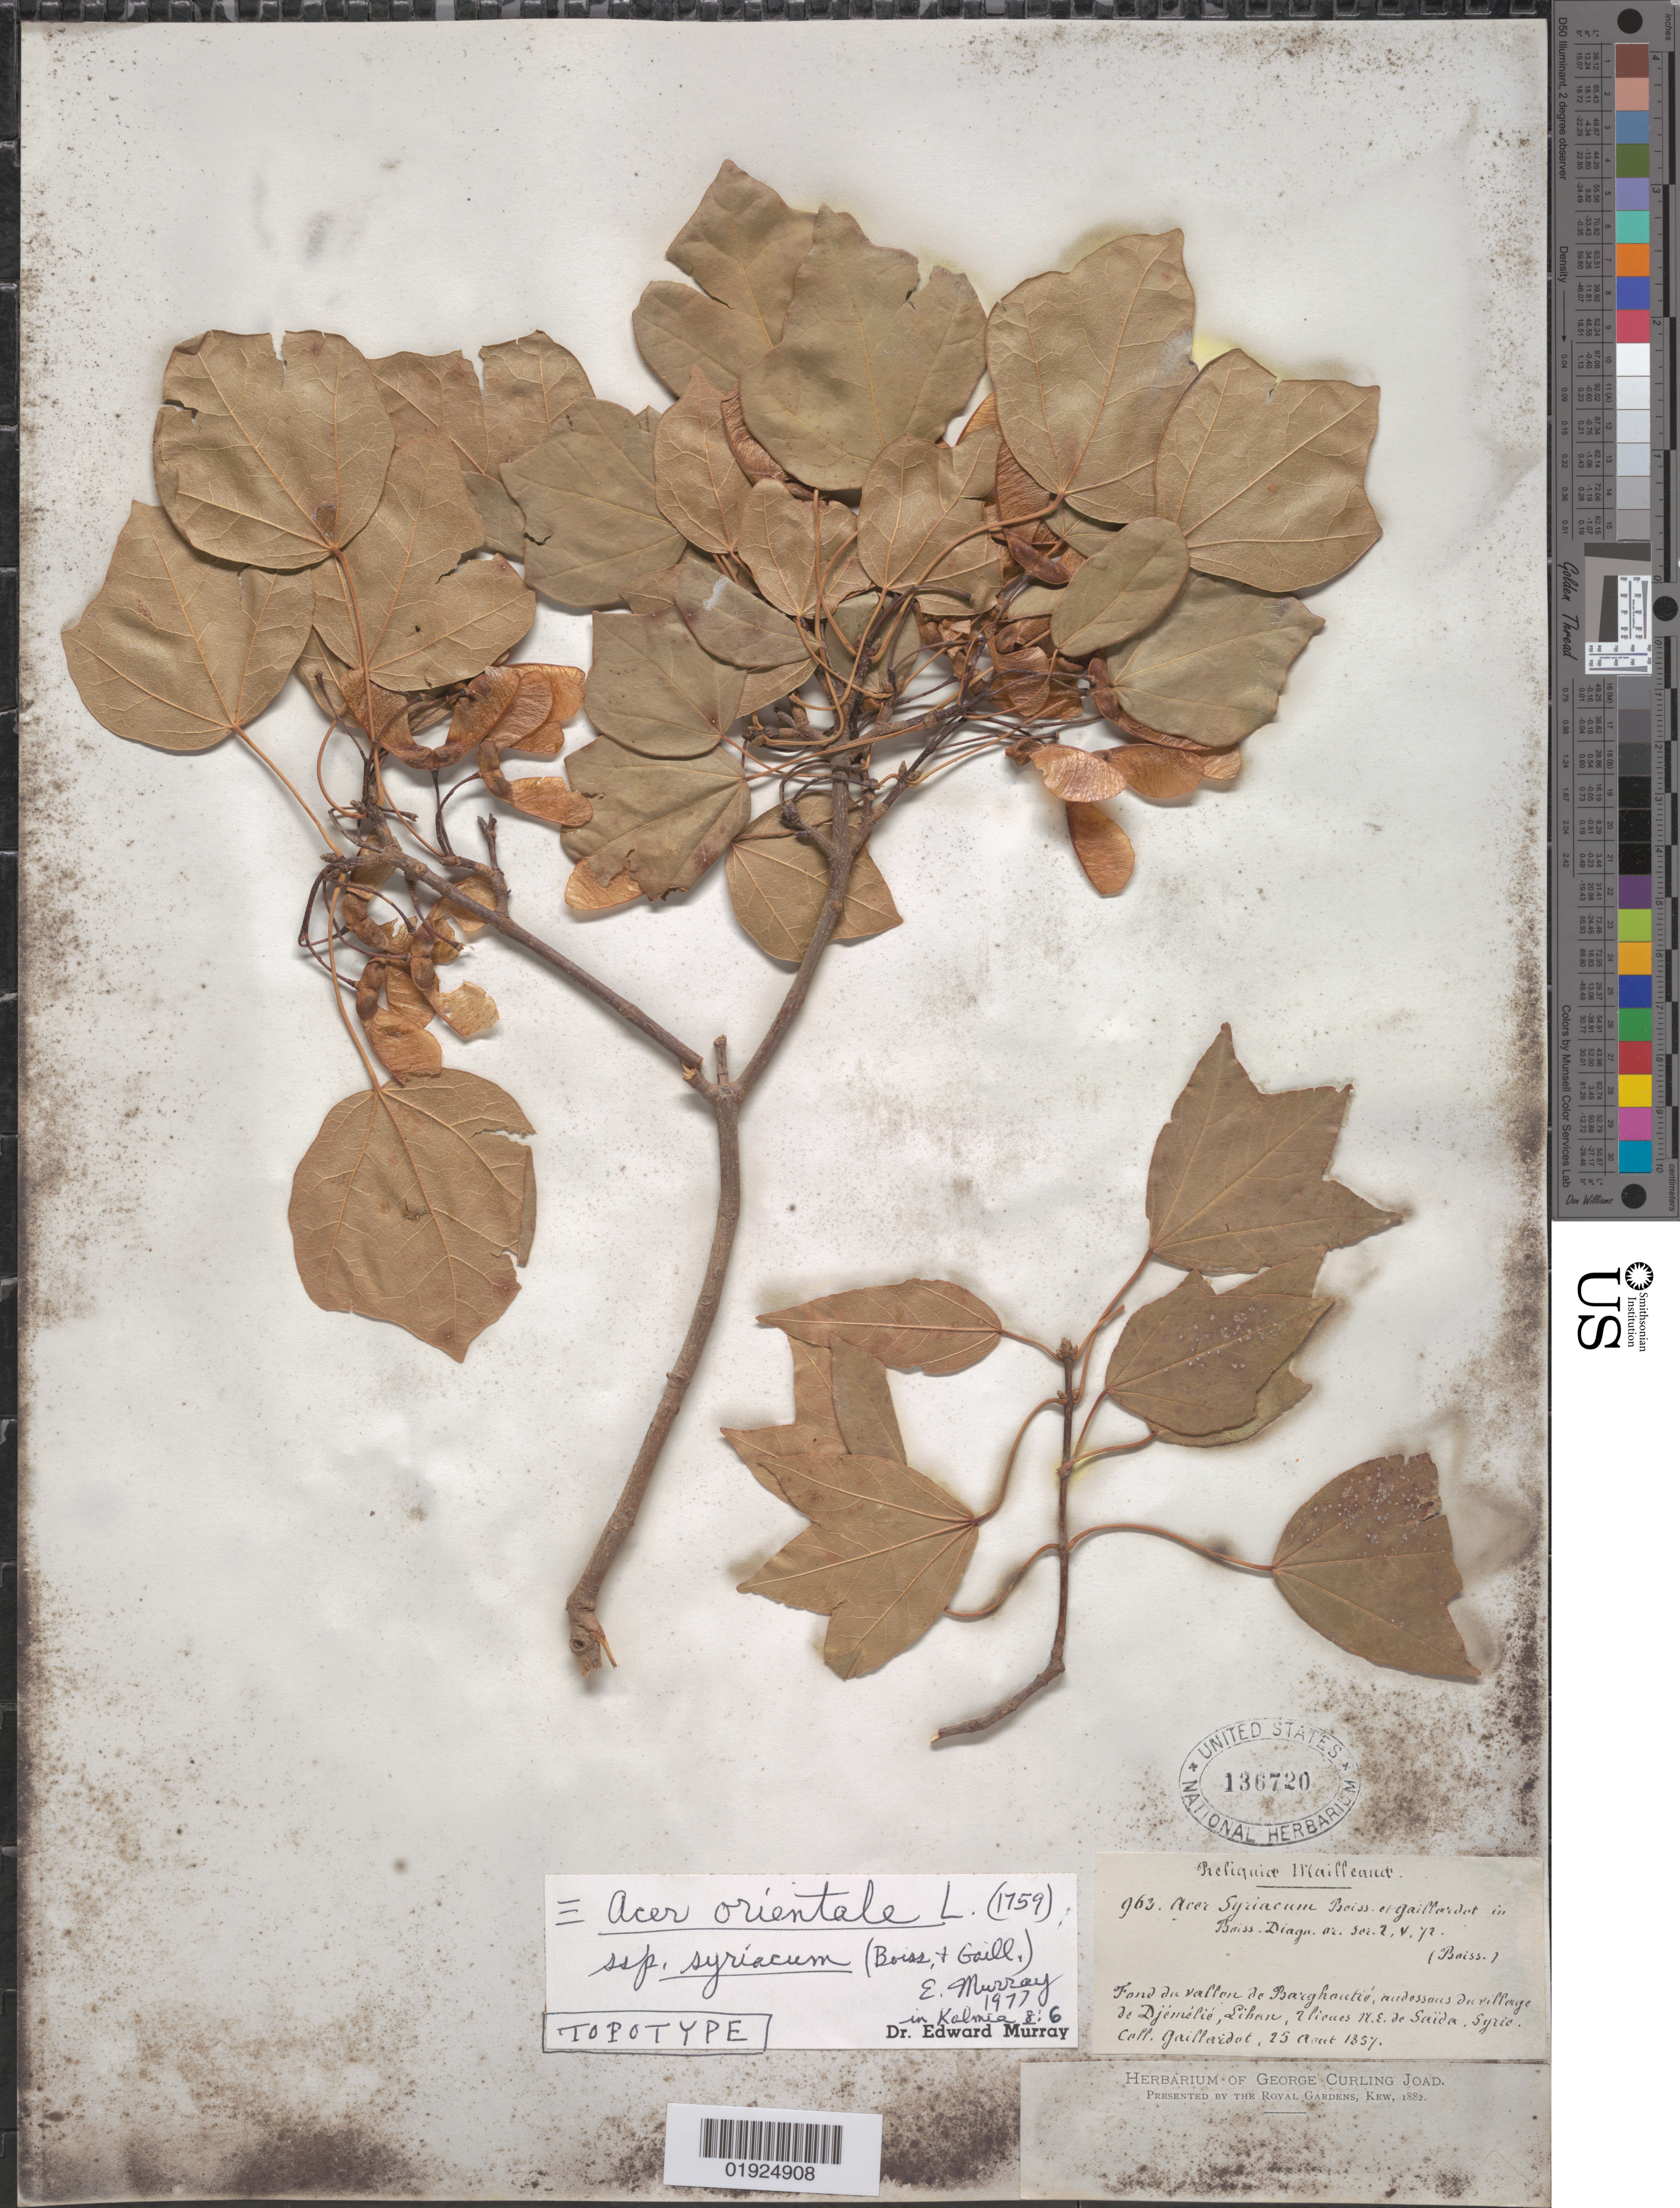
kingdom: Plantae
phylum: Tracheophyta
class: Magnoliopsida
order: Sapindales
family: Sapindaceae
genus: Acer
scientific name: Acer orientale subsp. ssp. syriacum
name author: (Boiss. & Gaill.) A.E. Murray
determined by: Murray, Edward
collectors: C. Gaillardot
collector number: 963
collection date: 1857-08-25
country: Syria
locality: Fond du vallon de Barghautie, audessous du village de Djemelie, Liban, N.E. de Saida, Syrie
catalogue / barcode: US 136720